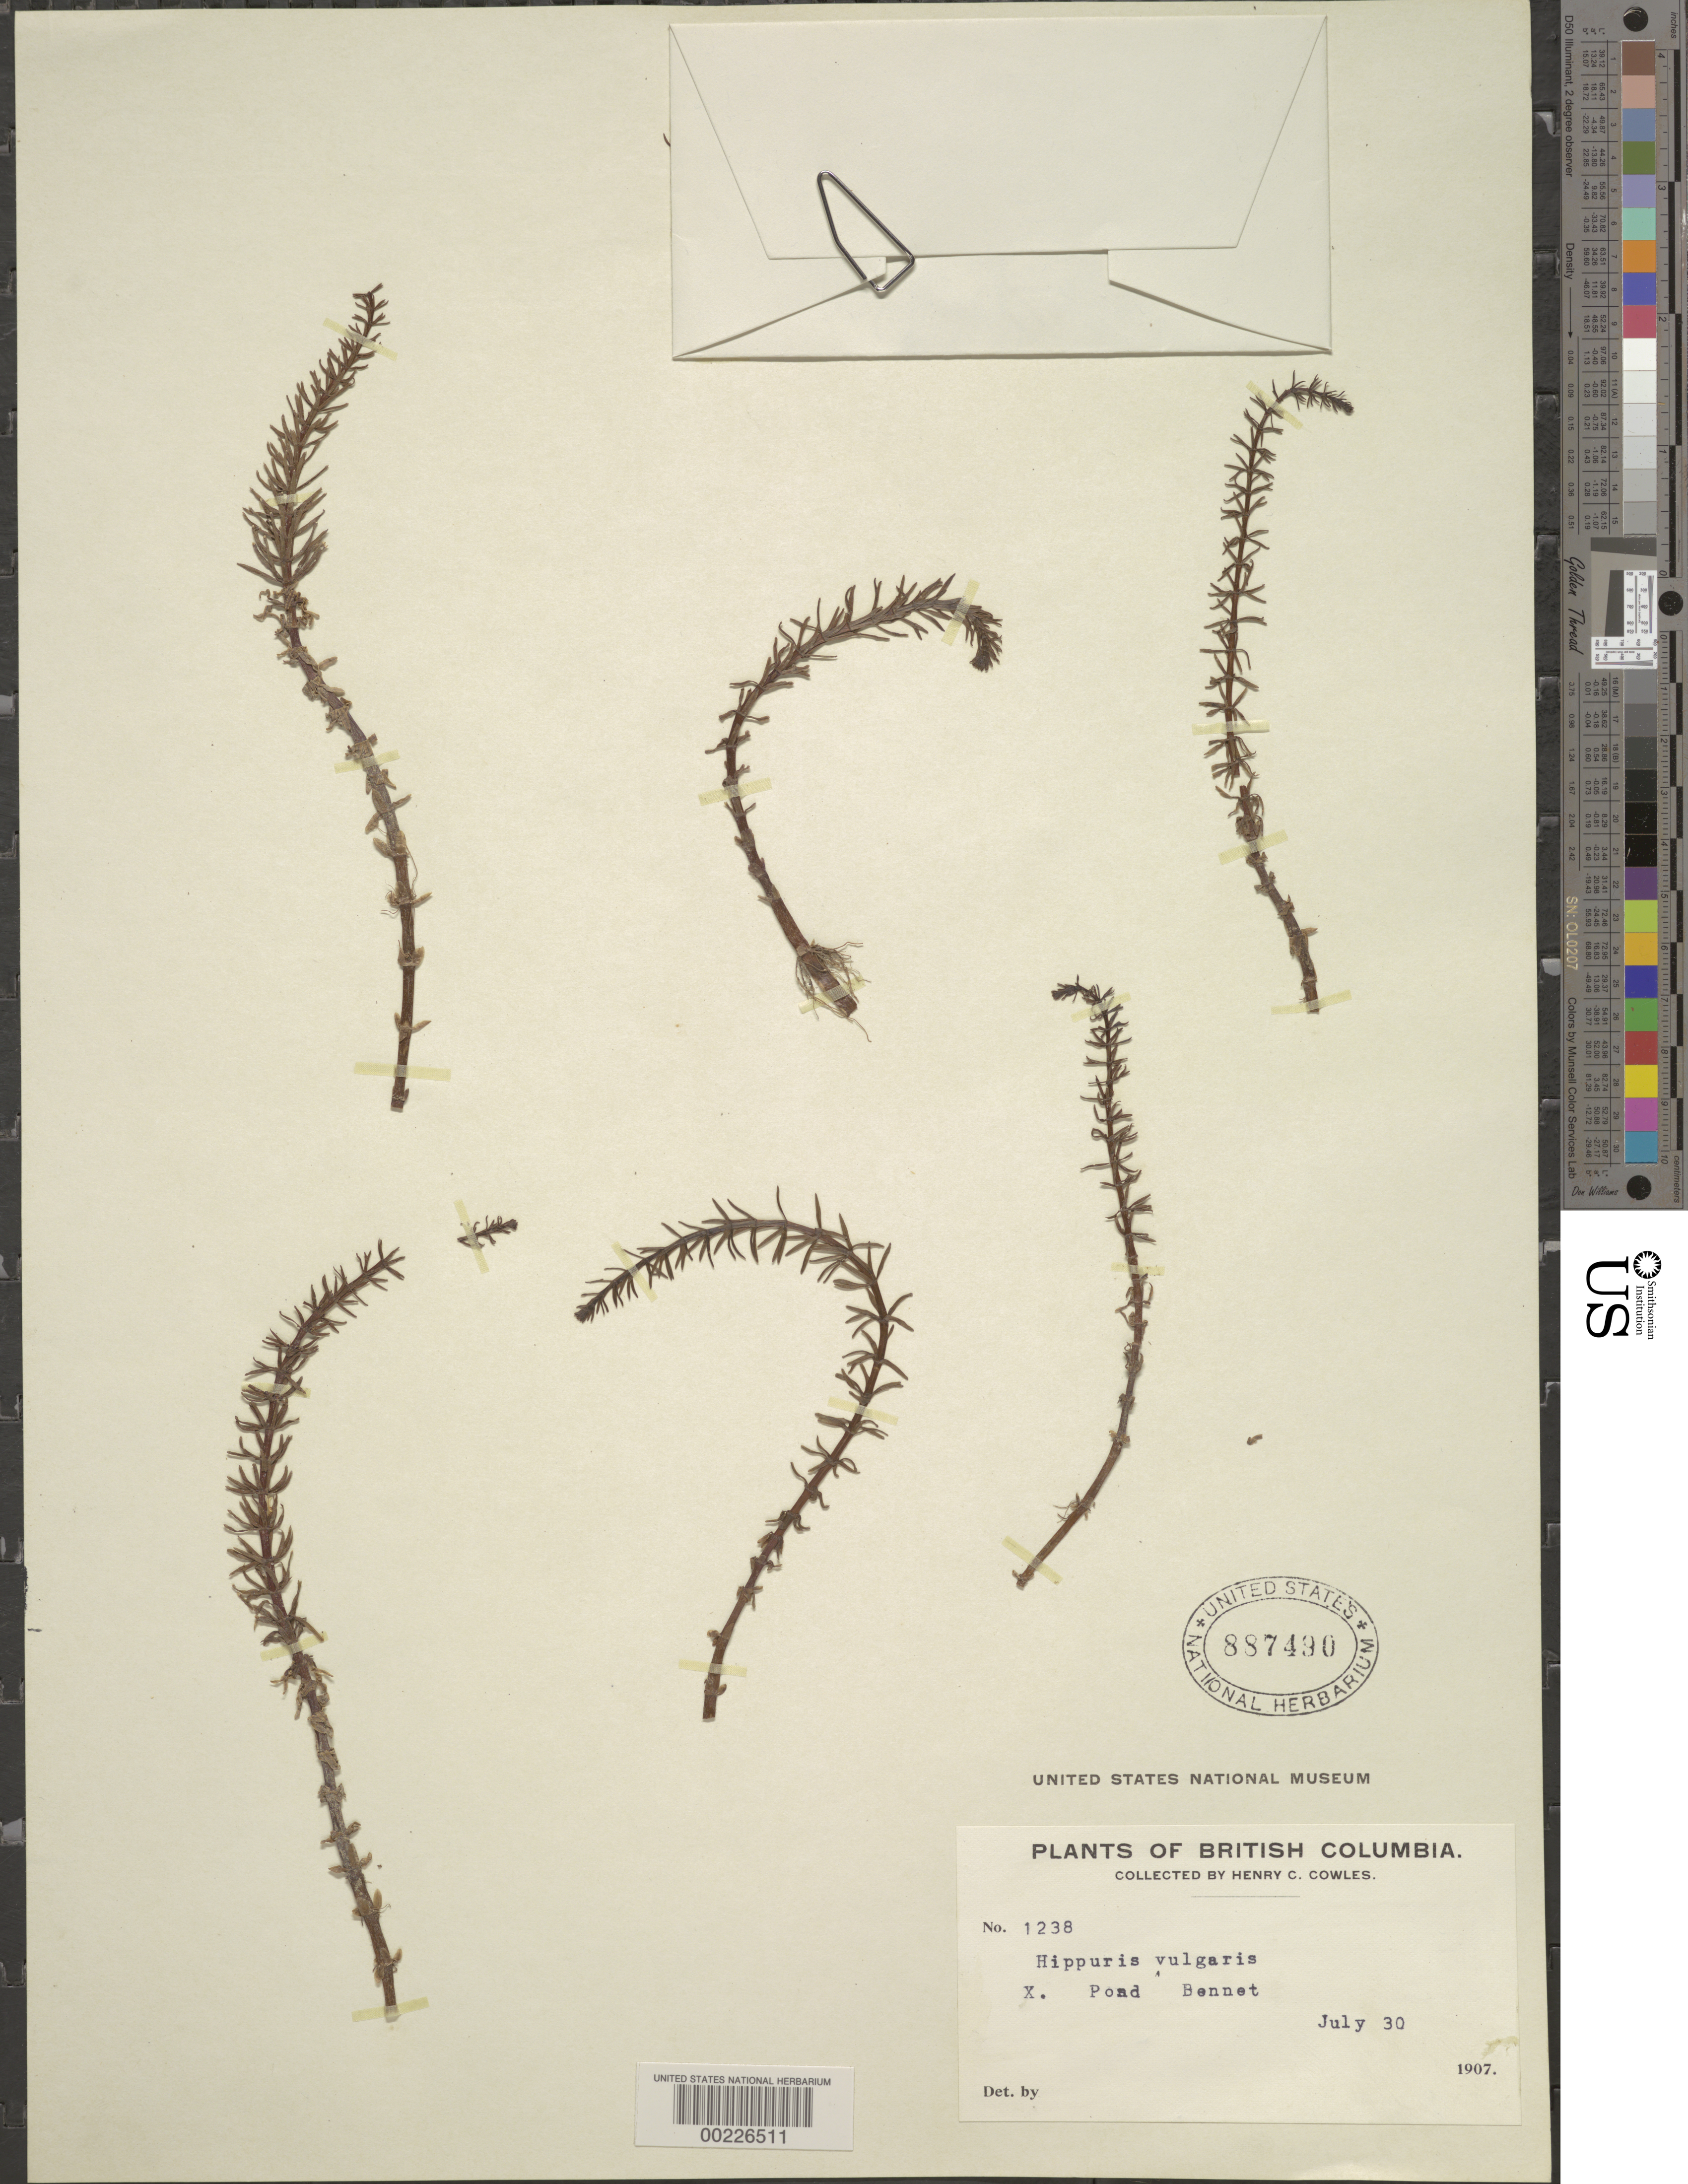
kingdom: Plantae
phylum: Tracheophyta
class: Magnoliopsida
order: Lamiales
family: Plantaginaceae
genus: Hippuris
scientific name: Hippuris vulgaris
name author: L.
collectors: H. Cowles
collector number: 1238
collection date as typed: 30 Jul 1907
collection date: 1907-07-30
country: Canada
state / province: British Columbia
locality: X. pond bennet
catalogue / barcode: US 887490